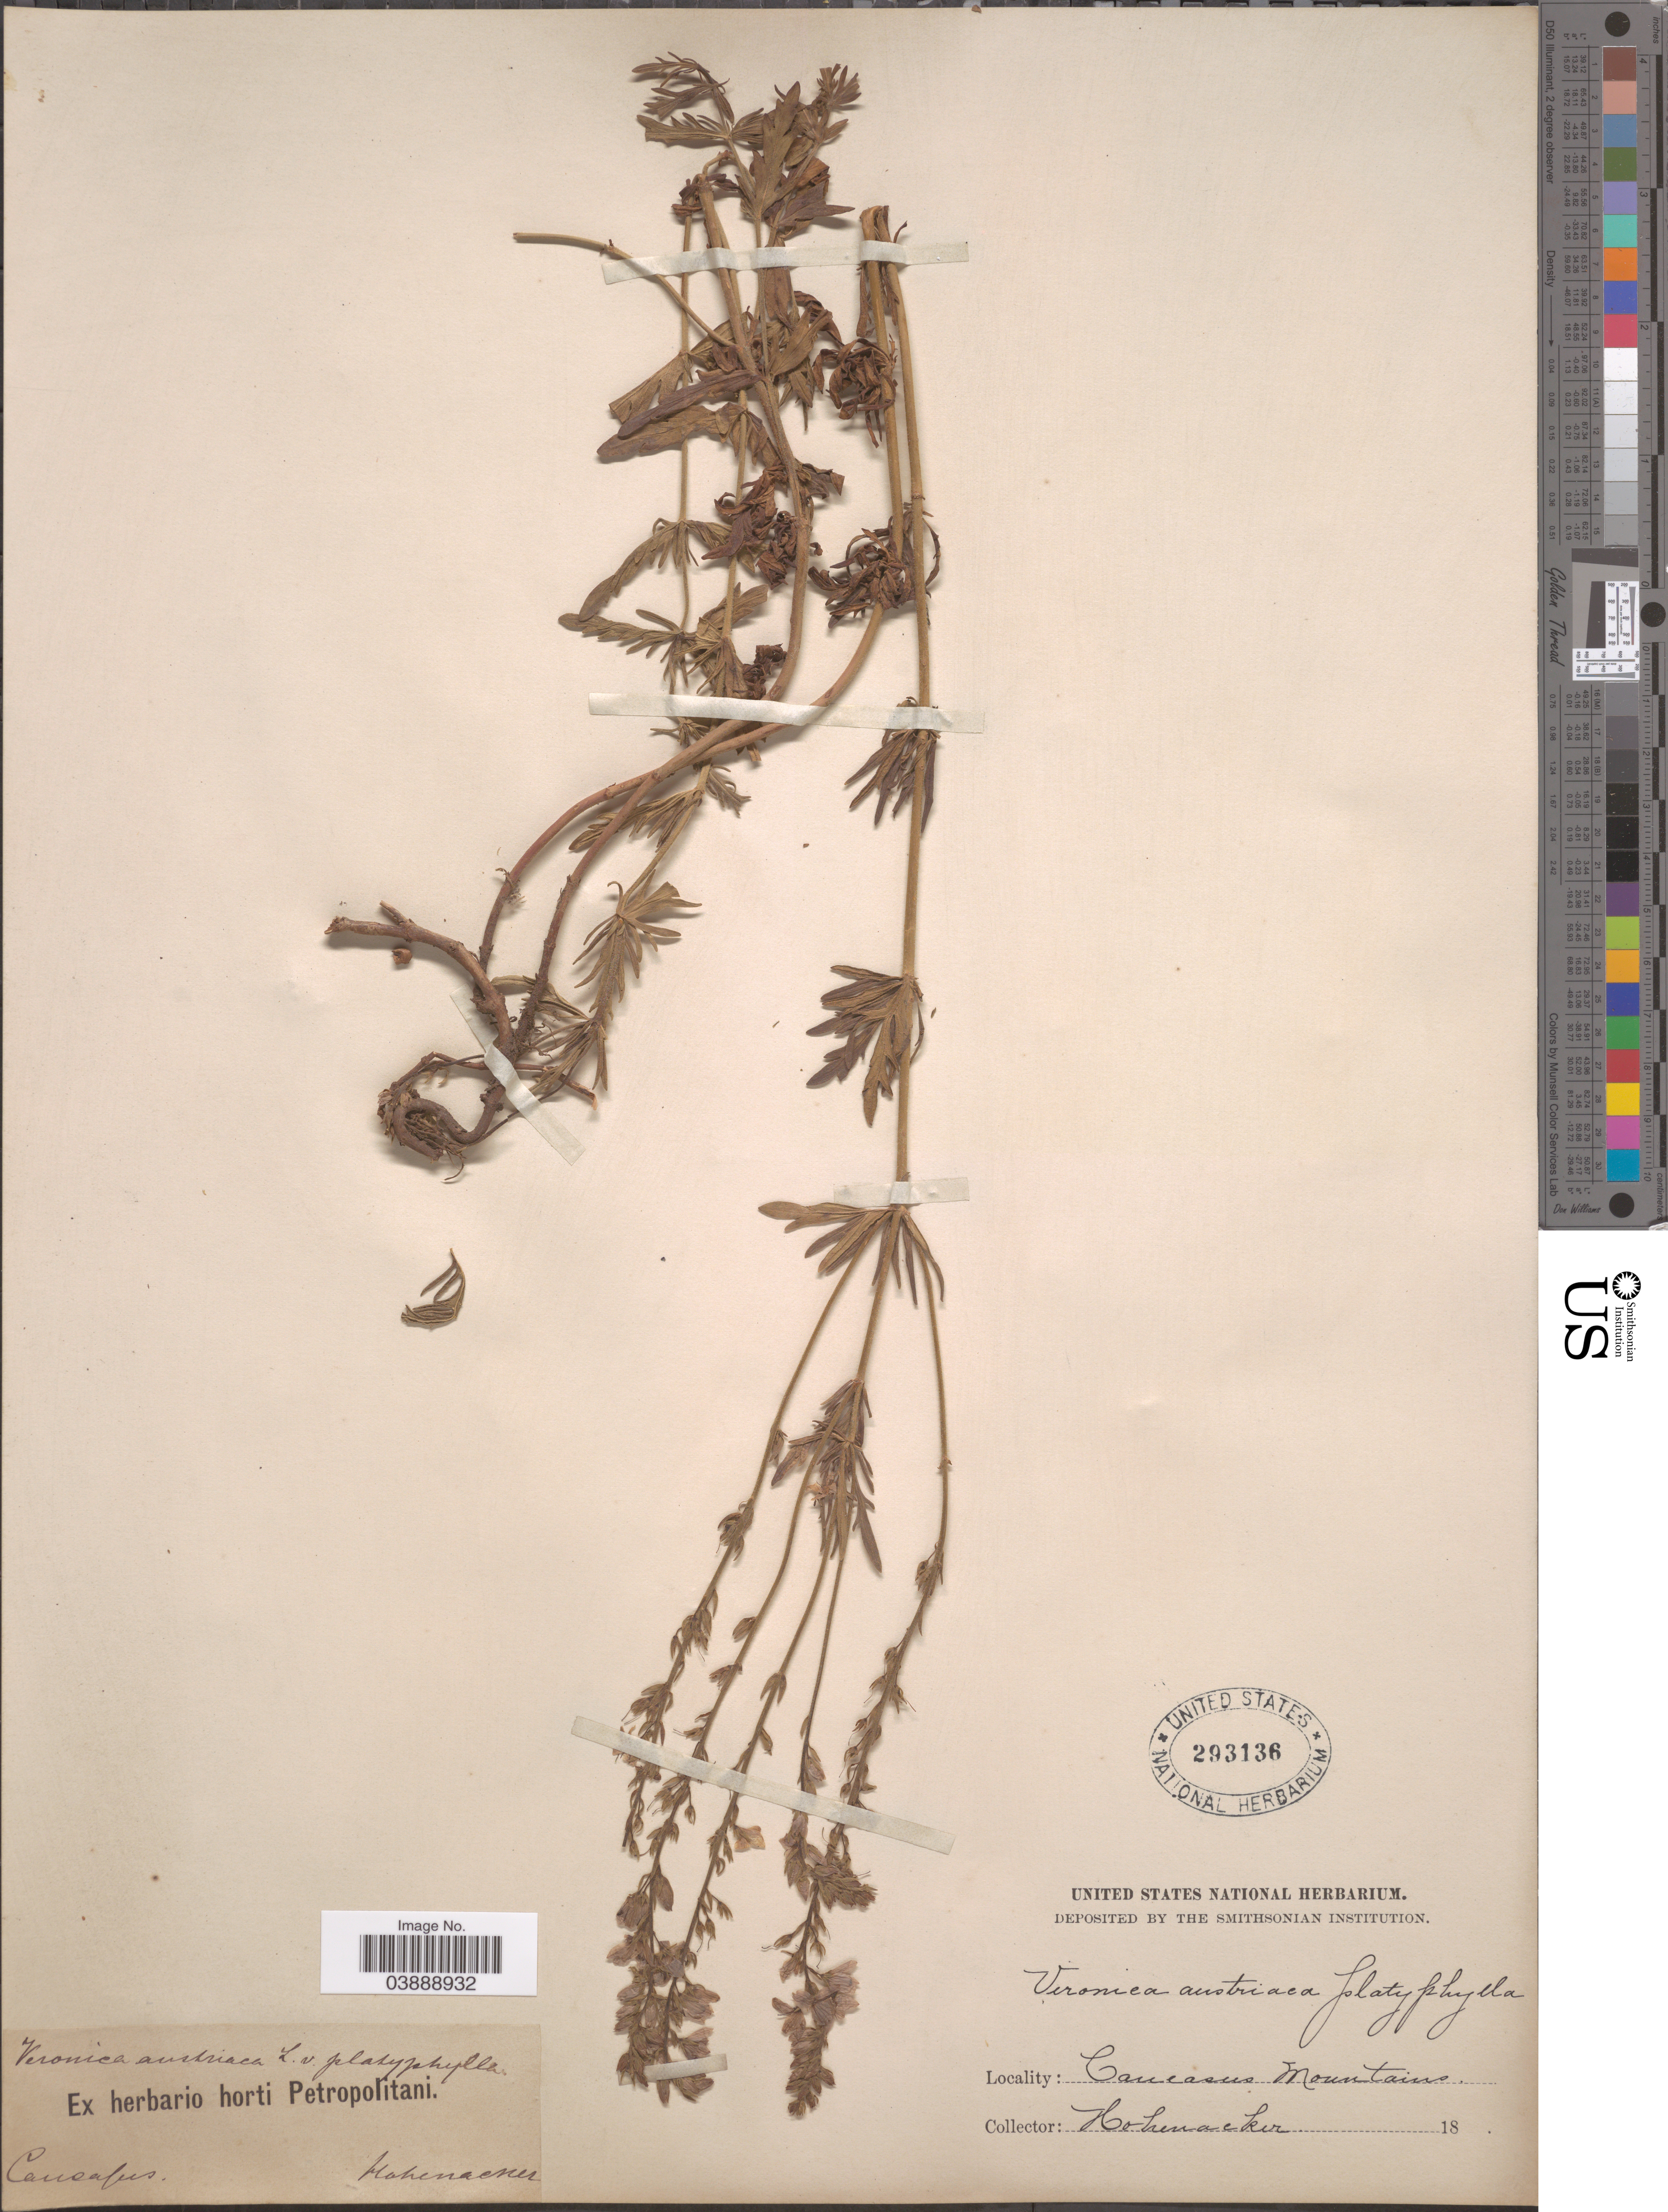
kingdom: Plantae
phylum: Tracheophyta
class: Magnoliopsida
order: Lamiales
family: Plantaginaceae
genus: Veronica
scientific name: Veronica austriaca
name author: L.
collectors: Hohenacker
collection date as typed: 18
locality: Caucasus. Caucasus Mountains.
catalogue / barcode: US 293136